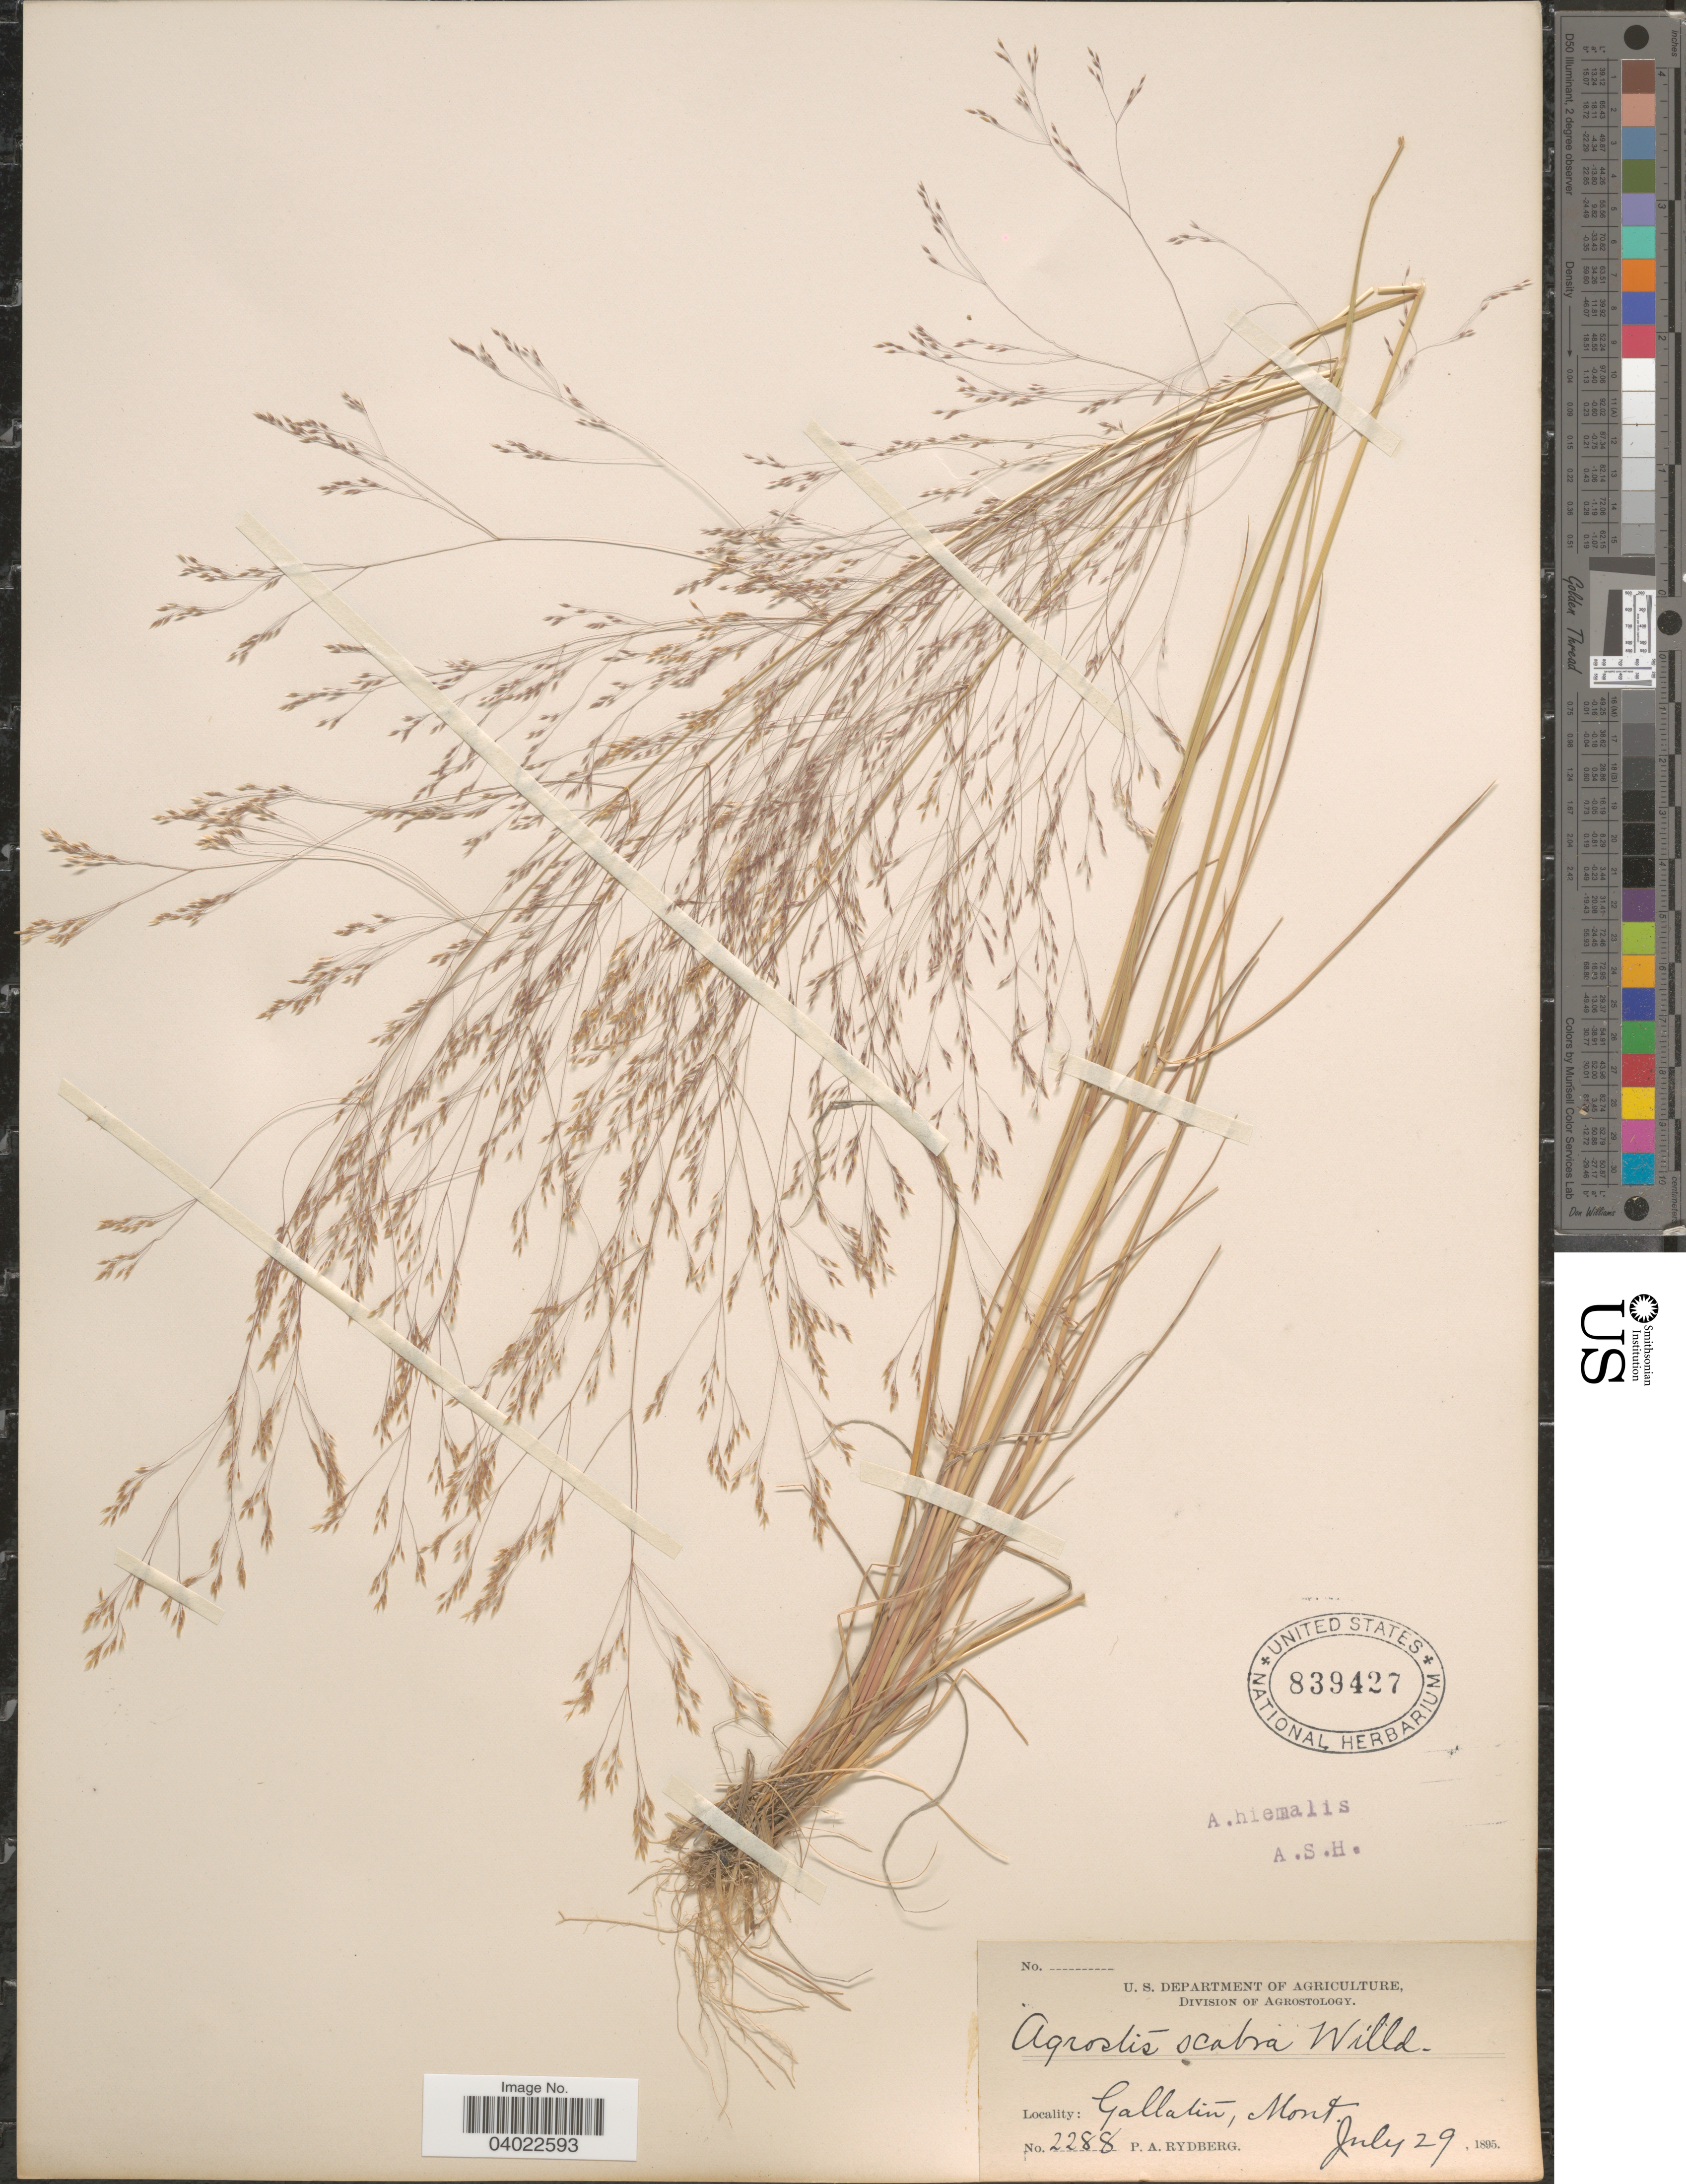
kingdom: Plantae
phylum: Tracheophyta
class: Liliopsida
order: Poales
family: Poaceae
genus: Agrostis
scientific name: Agrostis scabra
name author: Willd.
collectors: P. A. Rydberg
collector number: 2288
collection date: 1895-07-29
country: United States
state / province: Montana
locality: Gallatin.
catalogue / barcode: US 839427